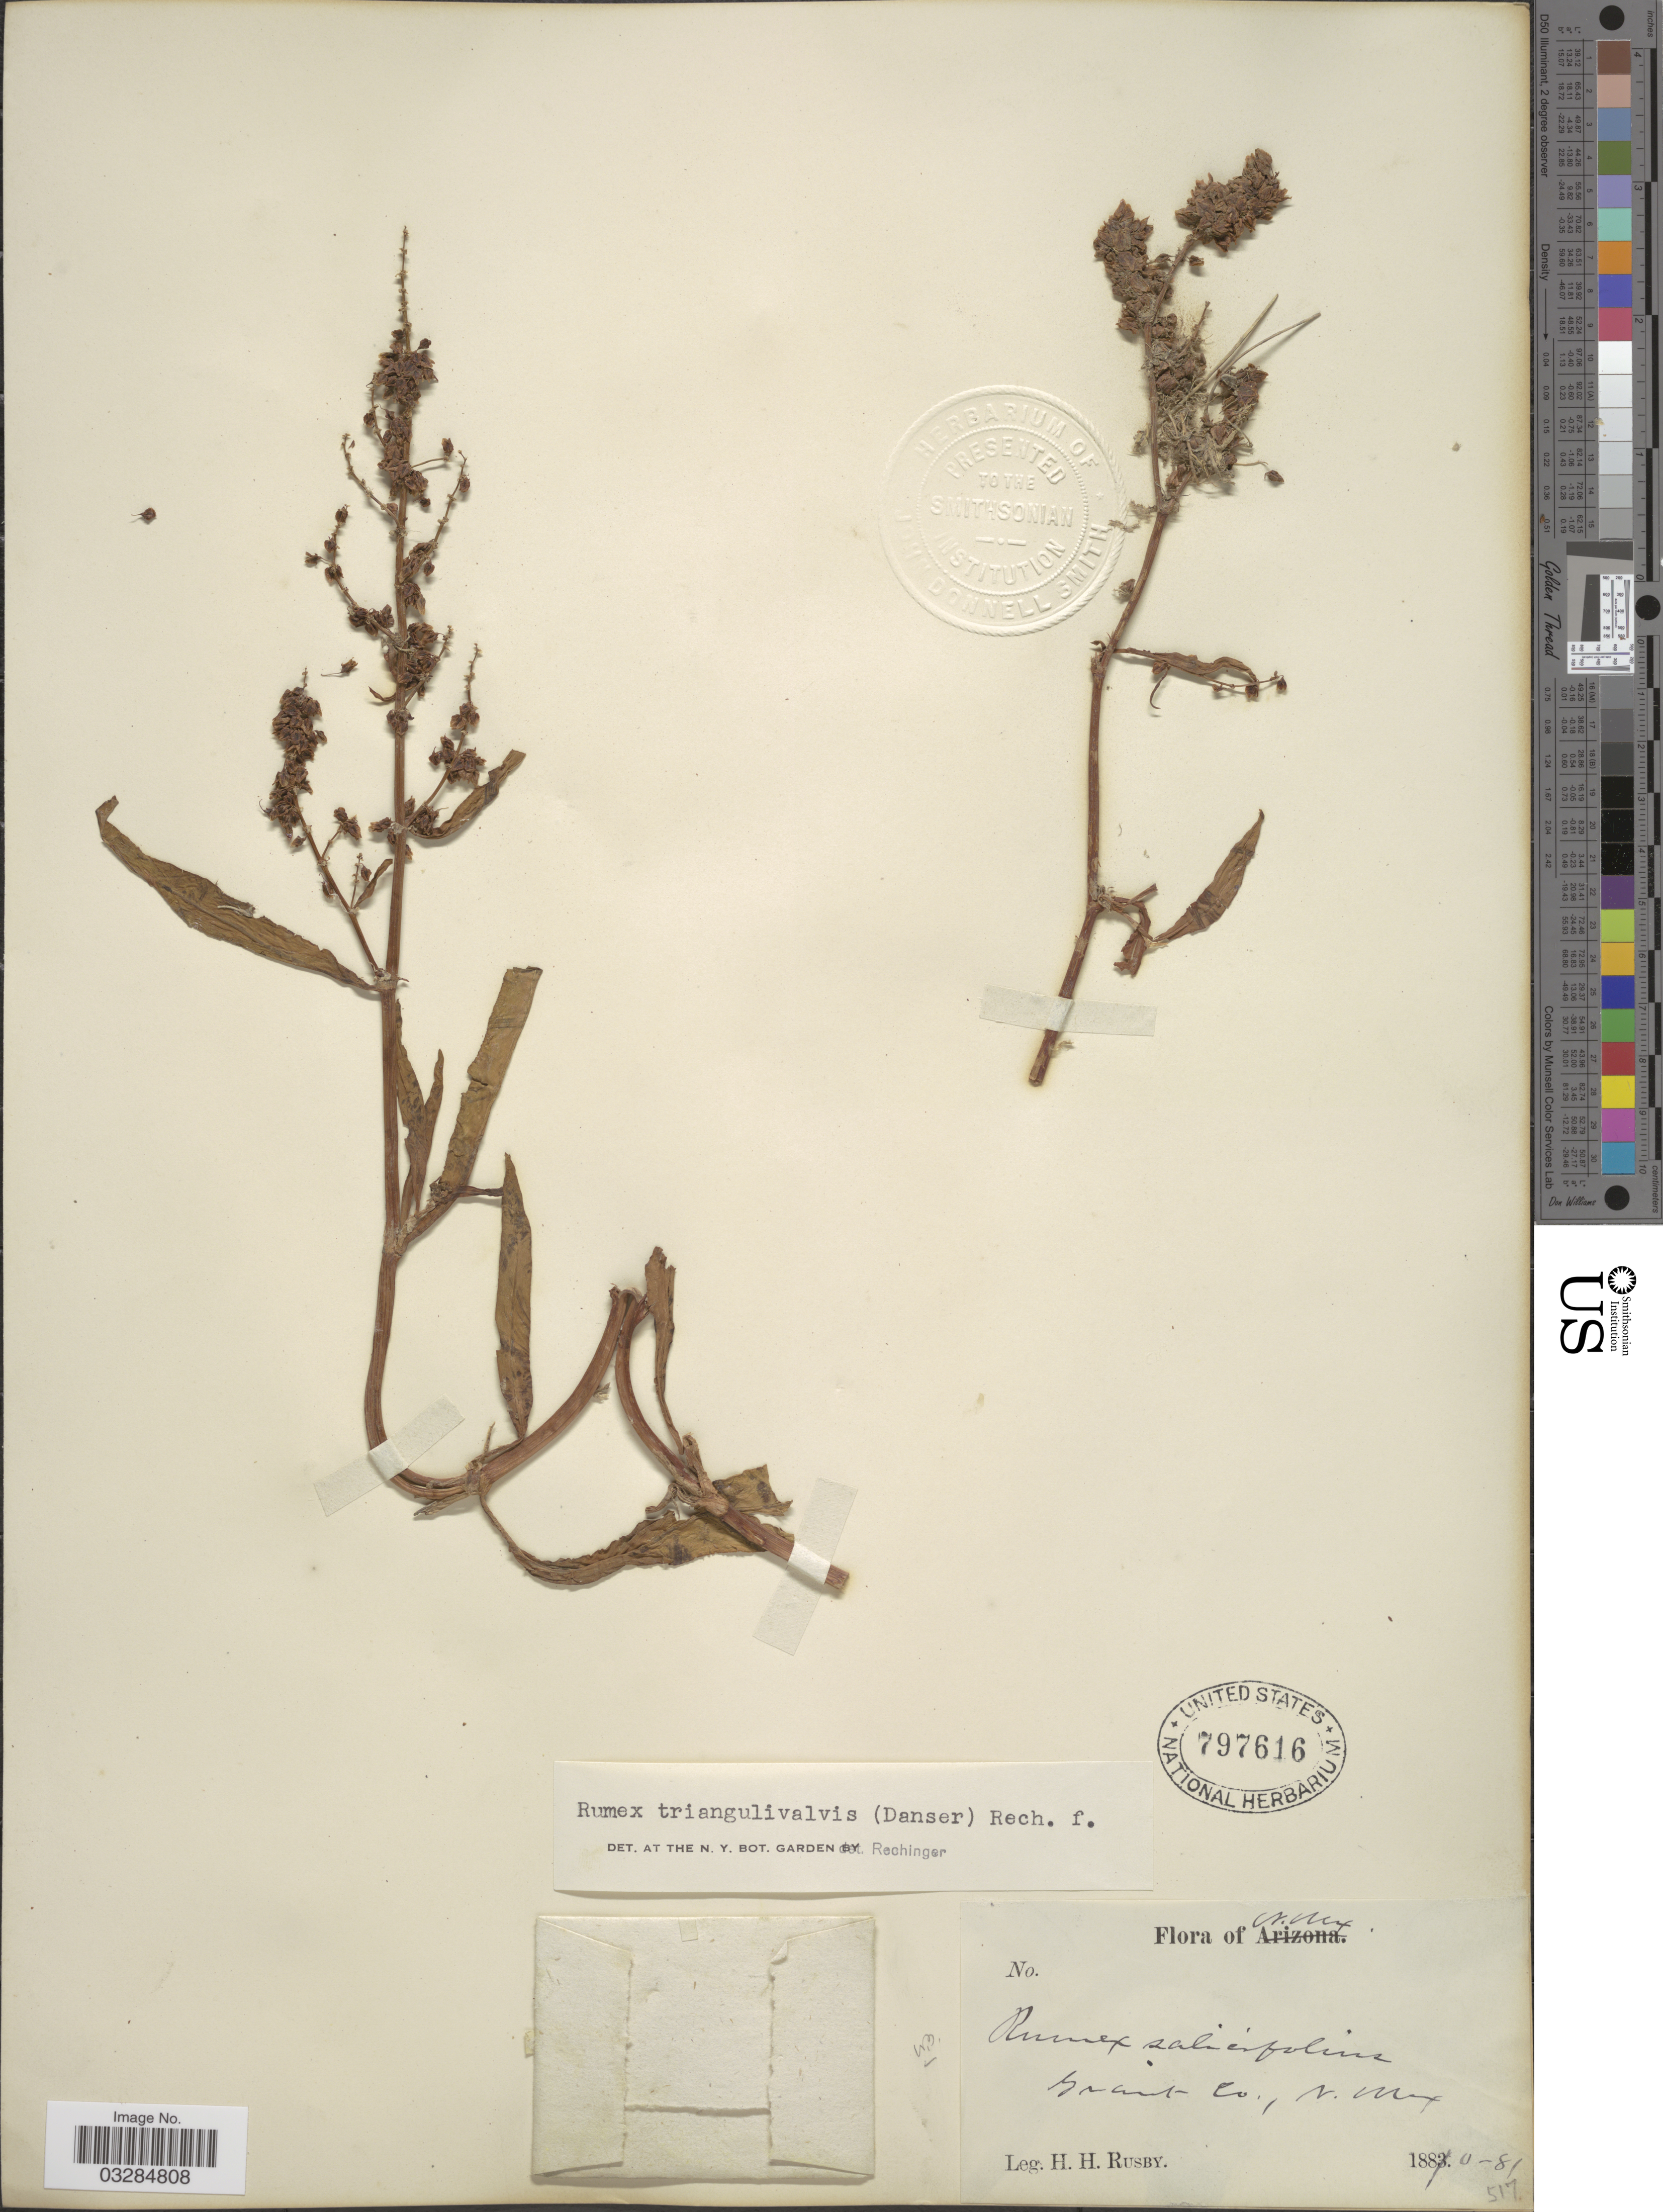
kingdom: Plantae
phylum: Tracheophyta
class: Magnoliopsida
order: Caryophyllales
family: Polygonaceae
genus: Rumex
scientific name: Rumex triangulivalvis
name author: (Danser) Rech. f.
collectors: H. H. Rusby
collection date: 1880/1881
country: United States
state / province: New Mexico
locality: N. Mex. Grant Co.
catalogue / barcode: US 797616